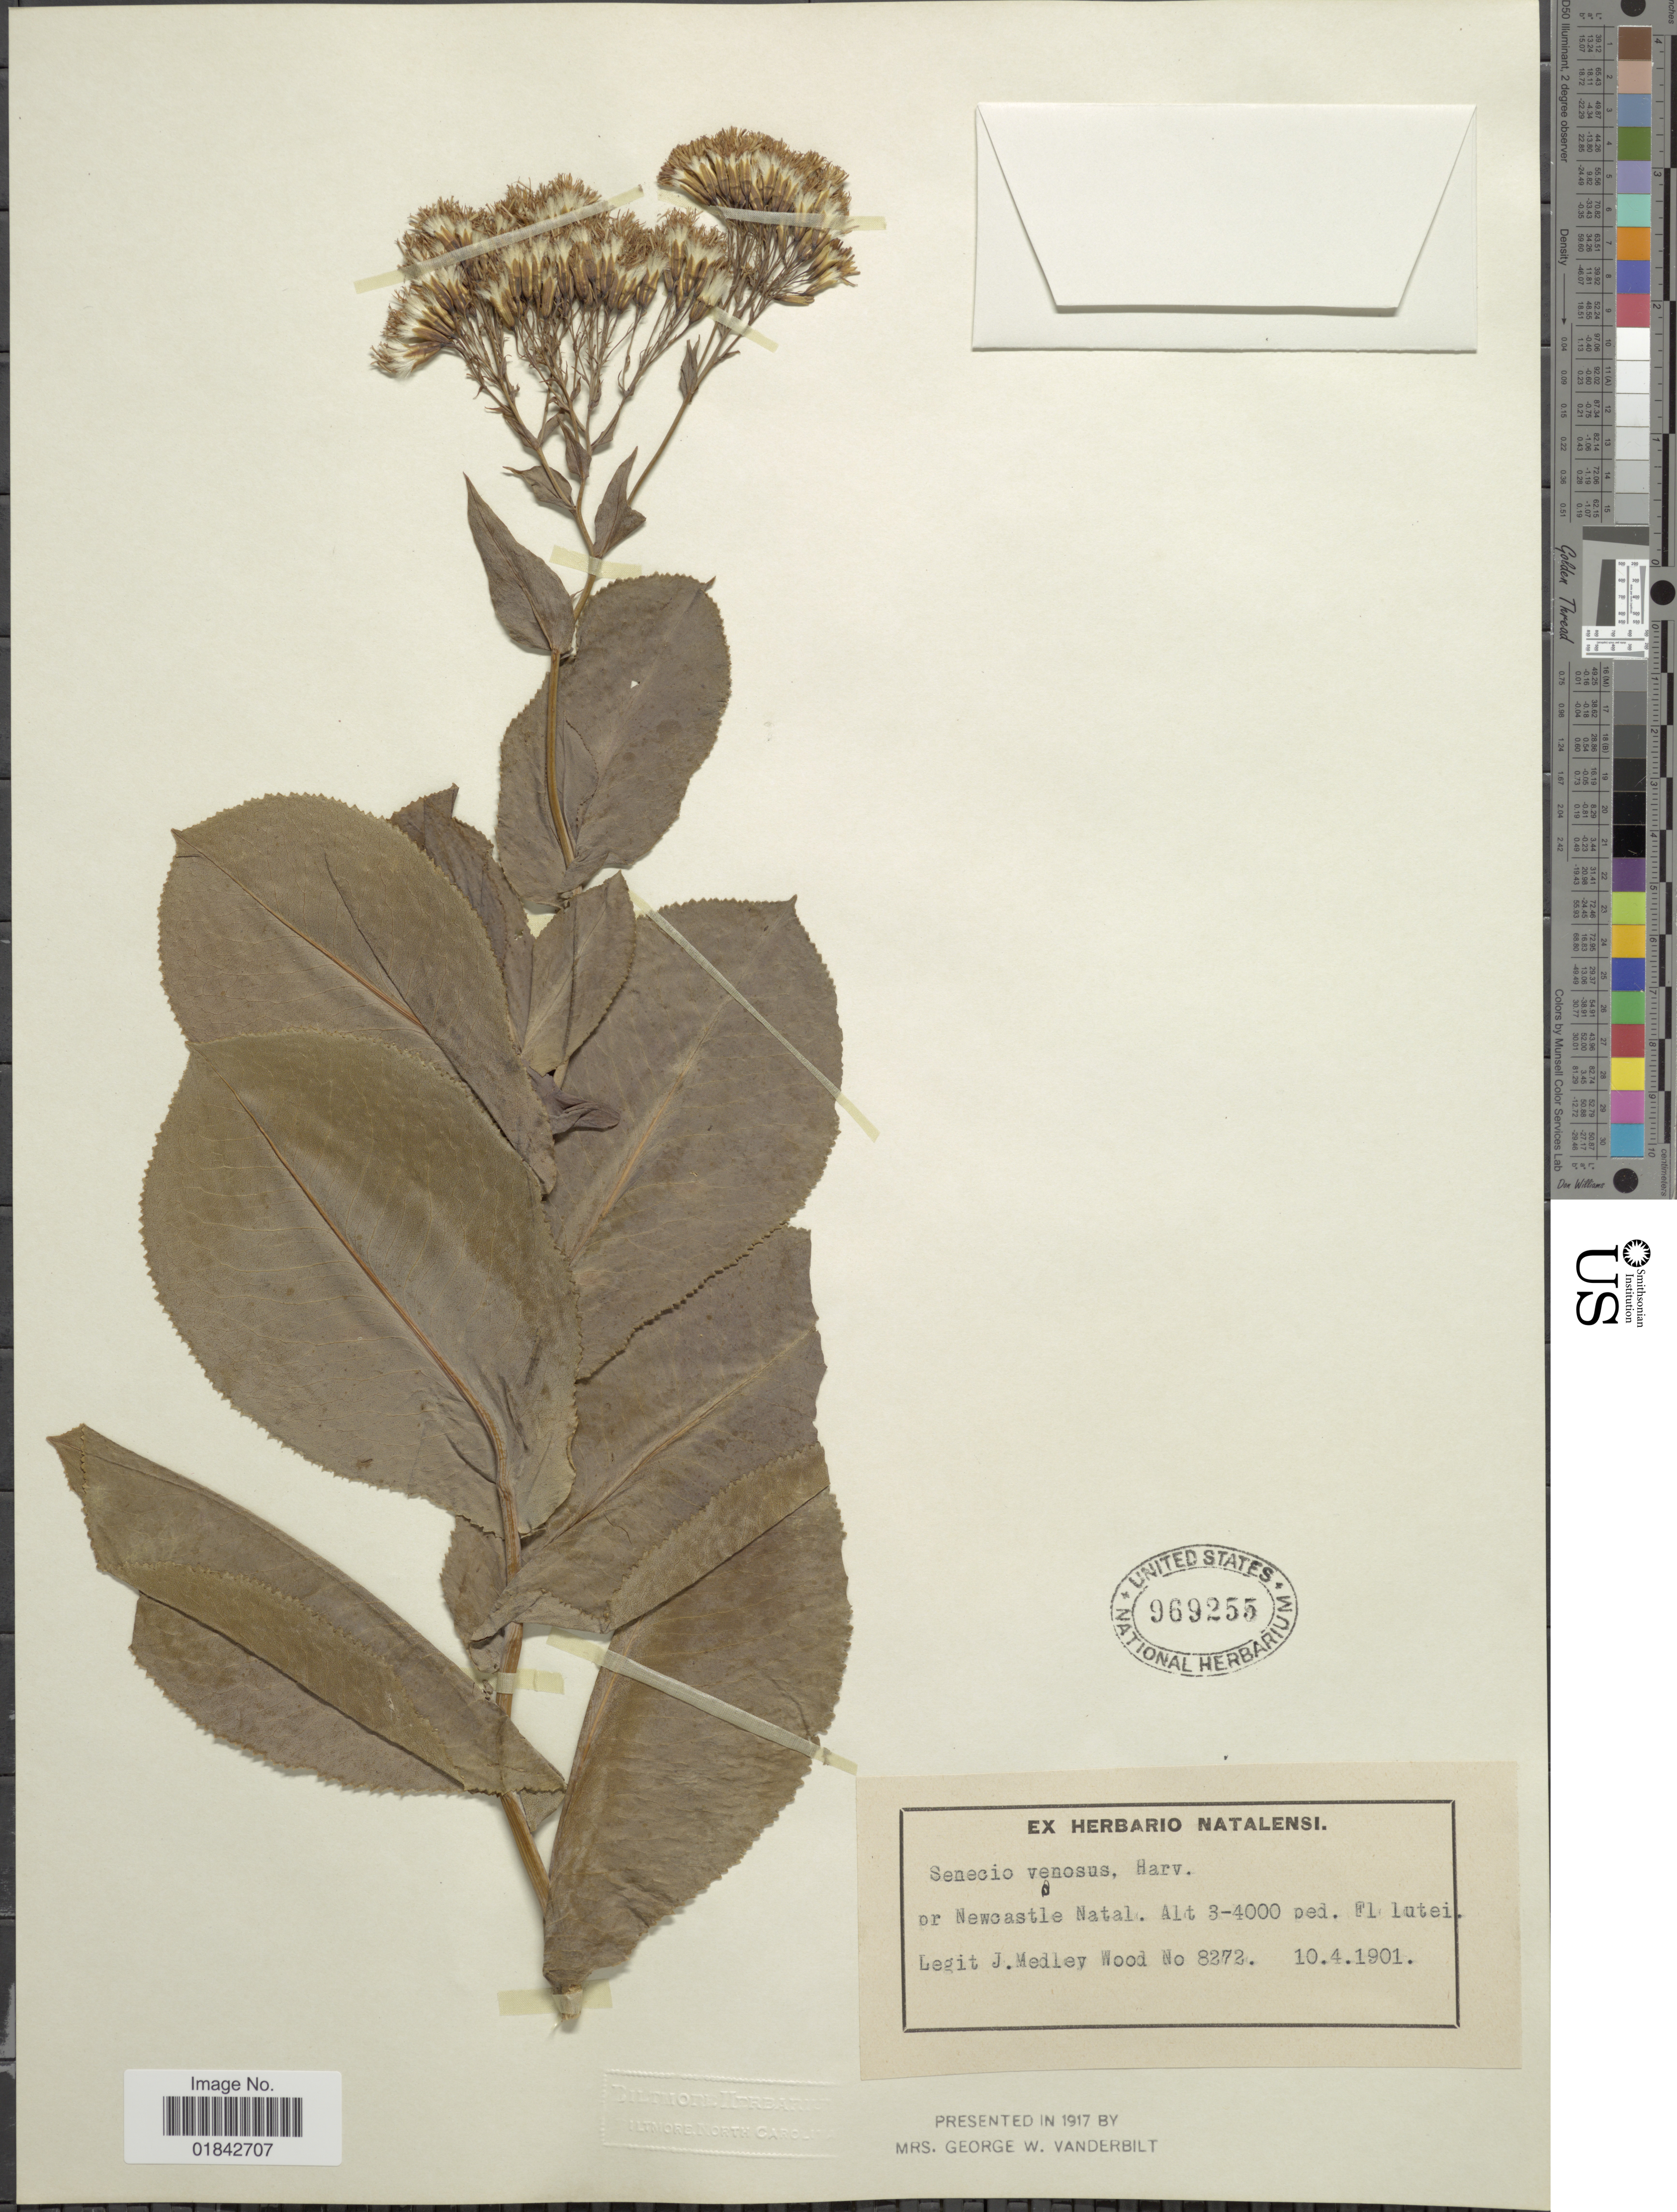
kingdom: Plantae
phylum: Tracheophyta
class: Magnoliopsida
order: Asterales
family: Asteraceae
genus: Senecio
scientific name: Senecio venosus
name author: Harv.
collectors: J. Medley Wood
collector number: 8272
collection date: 1901-04-10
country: South Africa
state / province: KwaZulu-Natal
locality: Pr Newcstle Natal, Fl lutei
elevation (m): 914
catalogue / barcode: US 969255